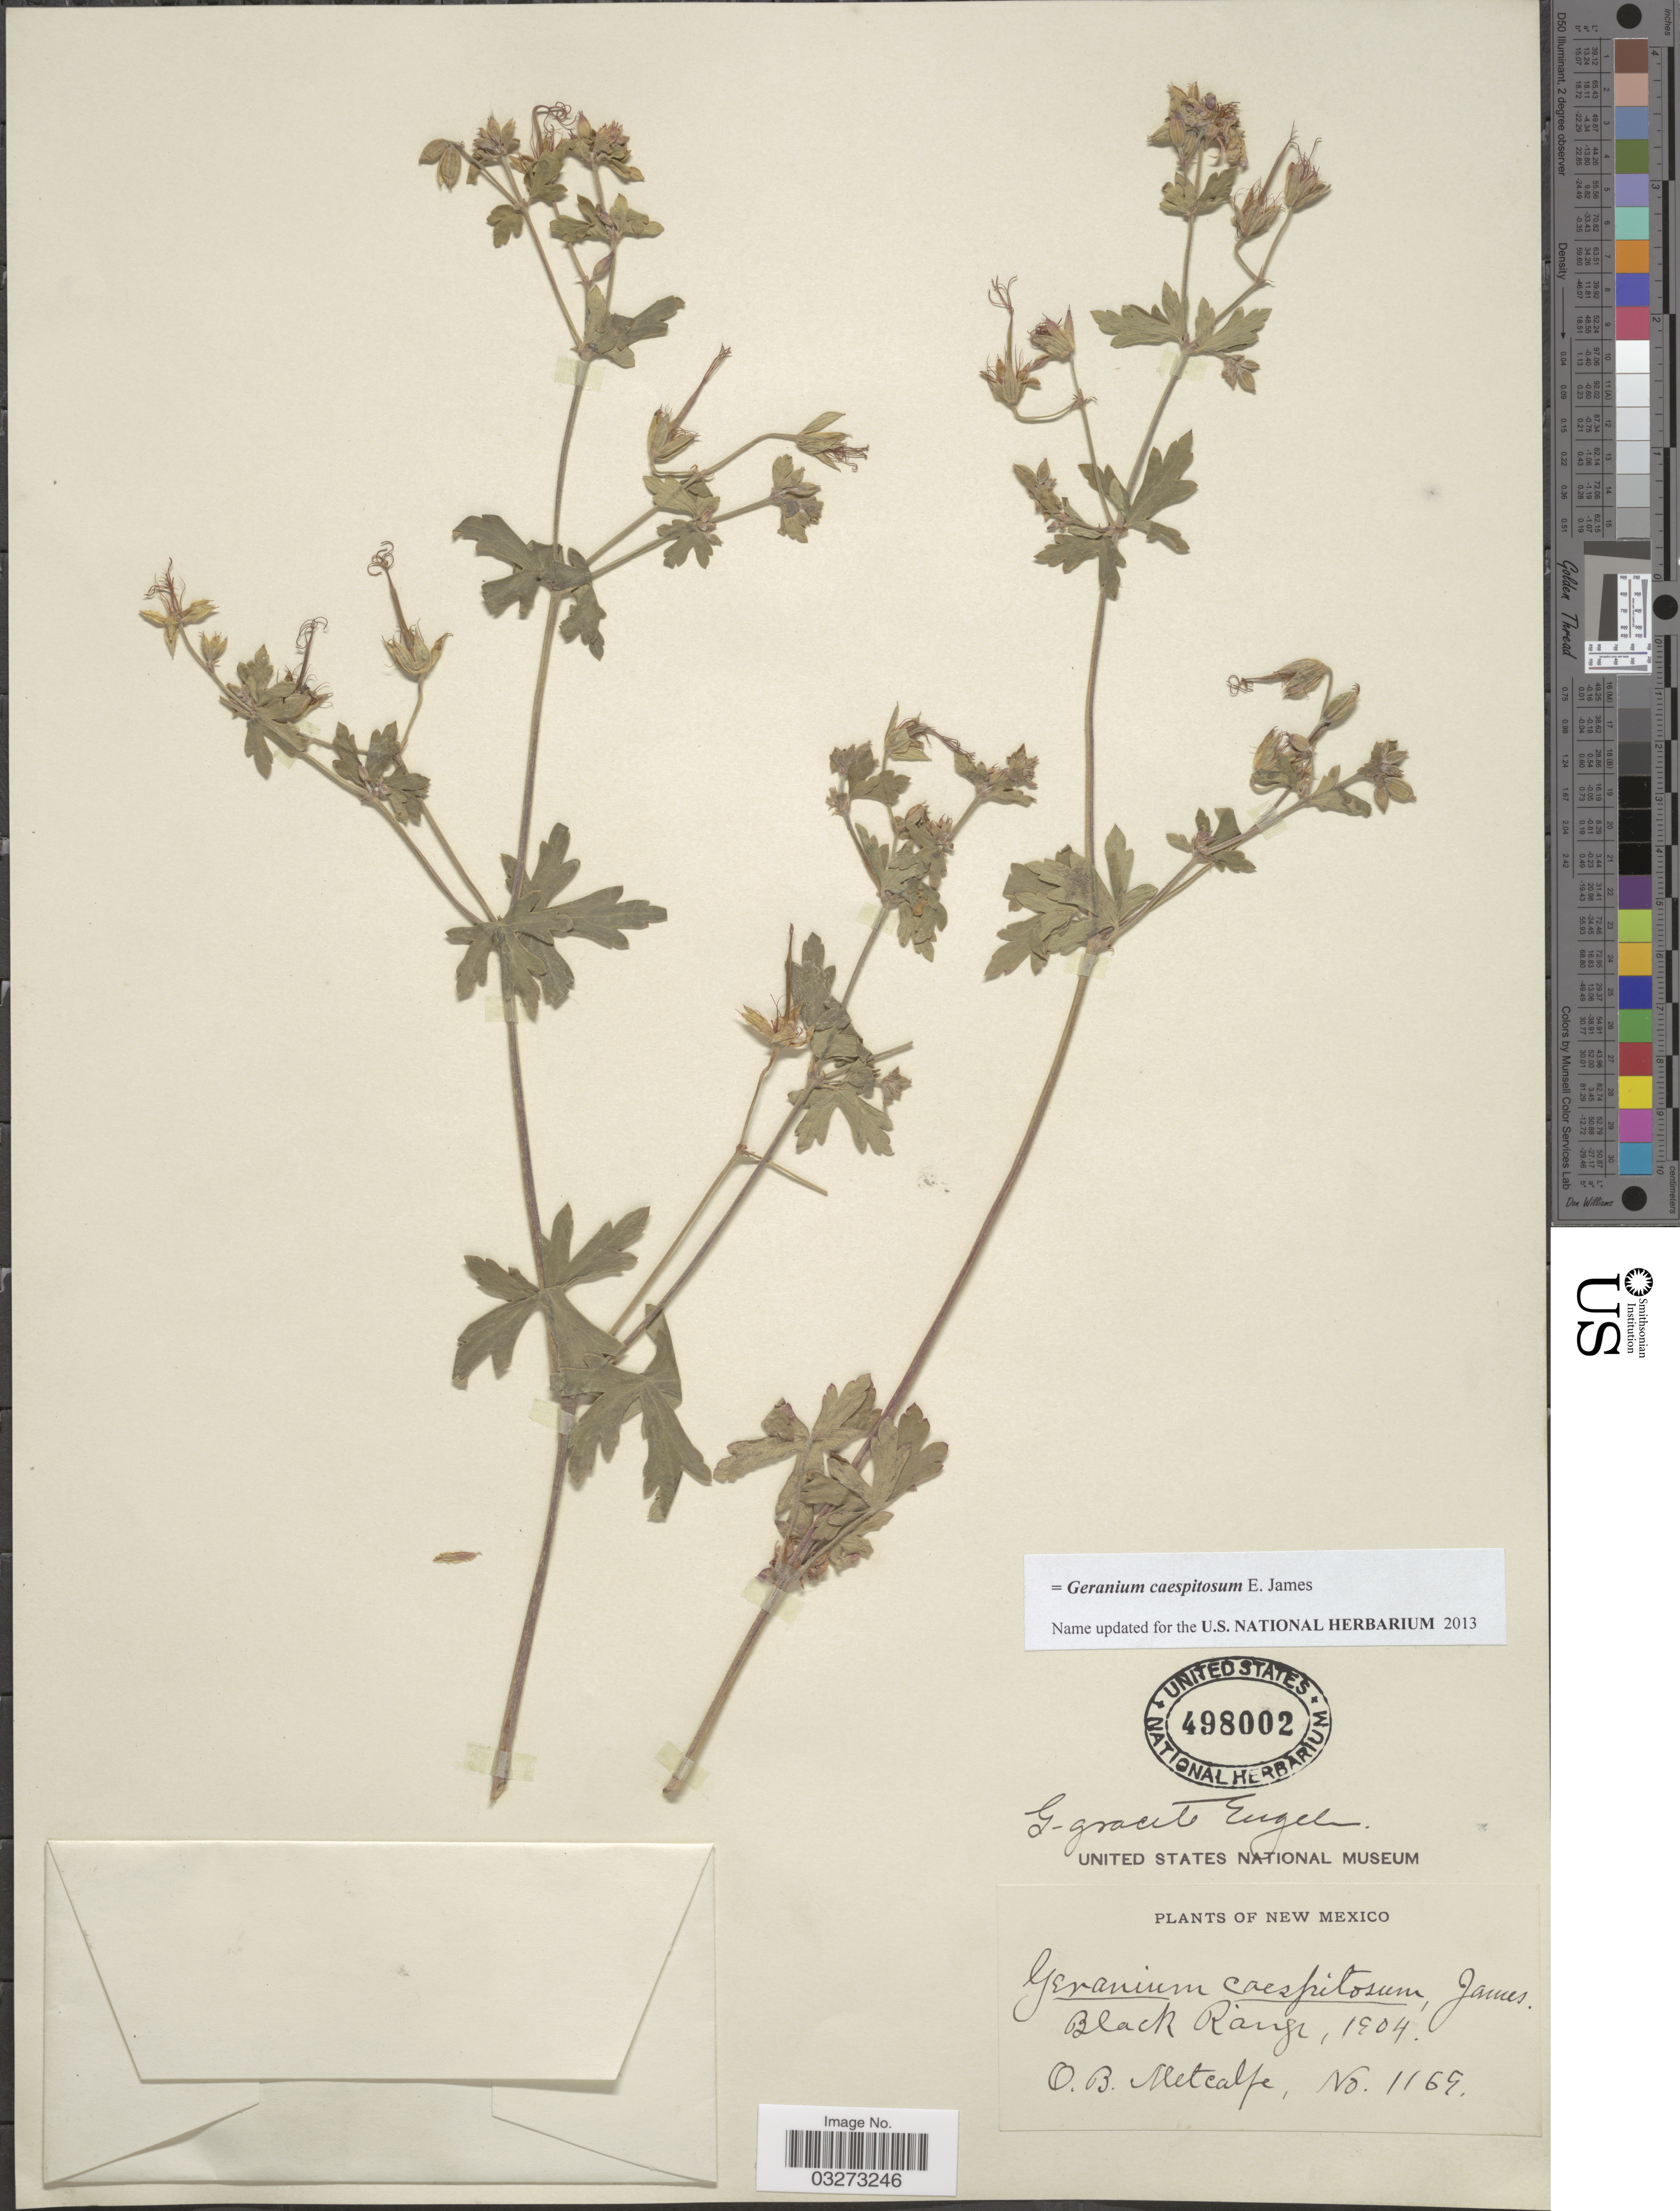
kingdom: Plantae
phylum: Tracheophyta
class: Magnoliopsida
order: Geraniales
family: Geraniaceae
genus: Geranium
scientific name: Geranium caespitosum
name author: E. James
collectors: O. B. Metcalfe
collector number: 1169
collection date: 1904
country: United States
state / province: New Mexico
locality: Black Range.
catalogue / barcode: US 498002